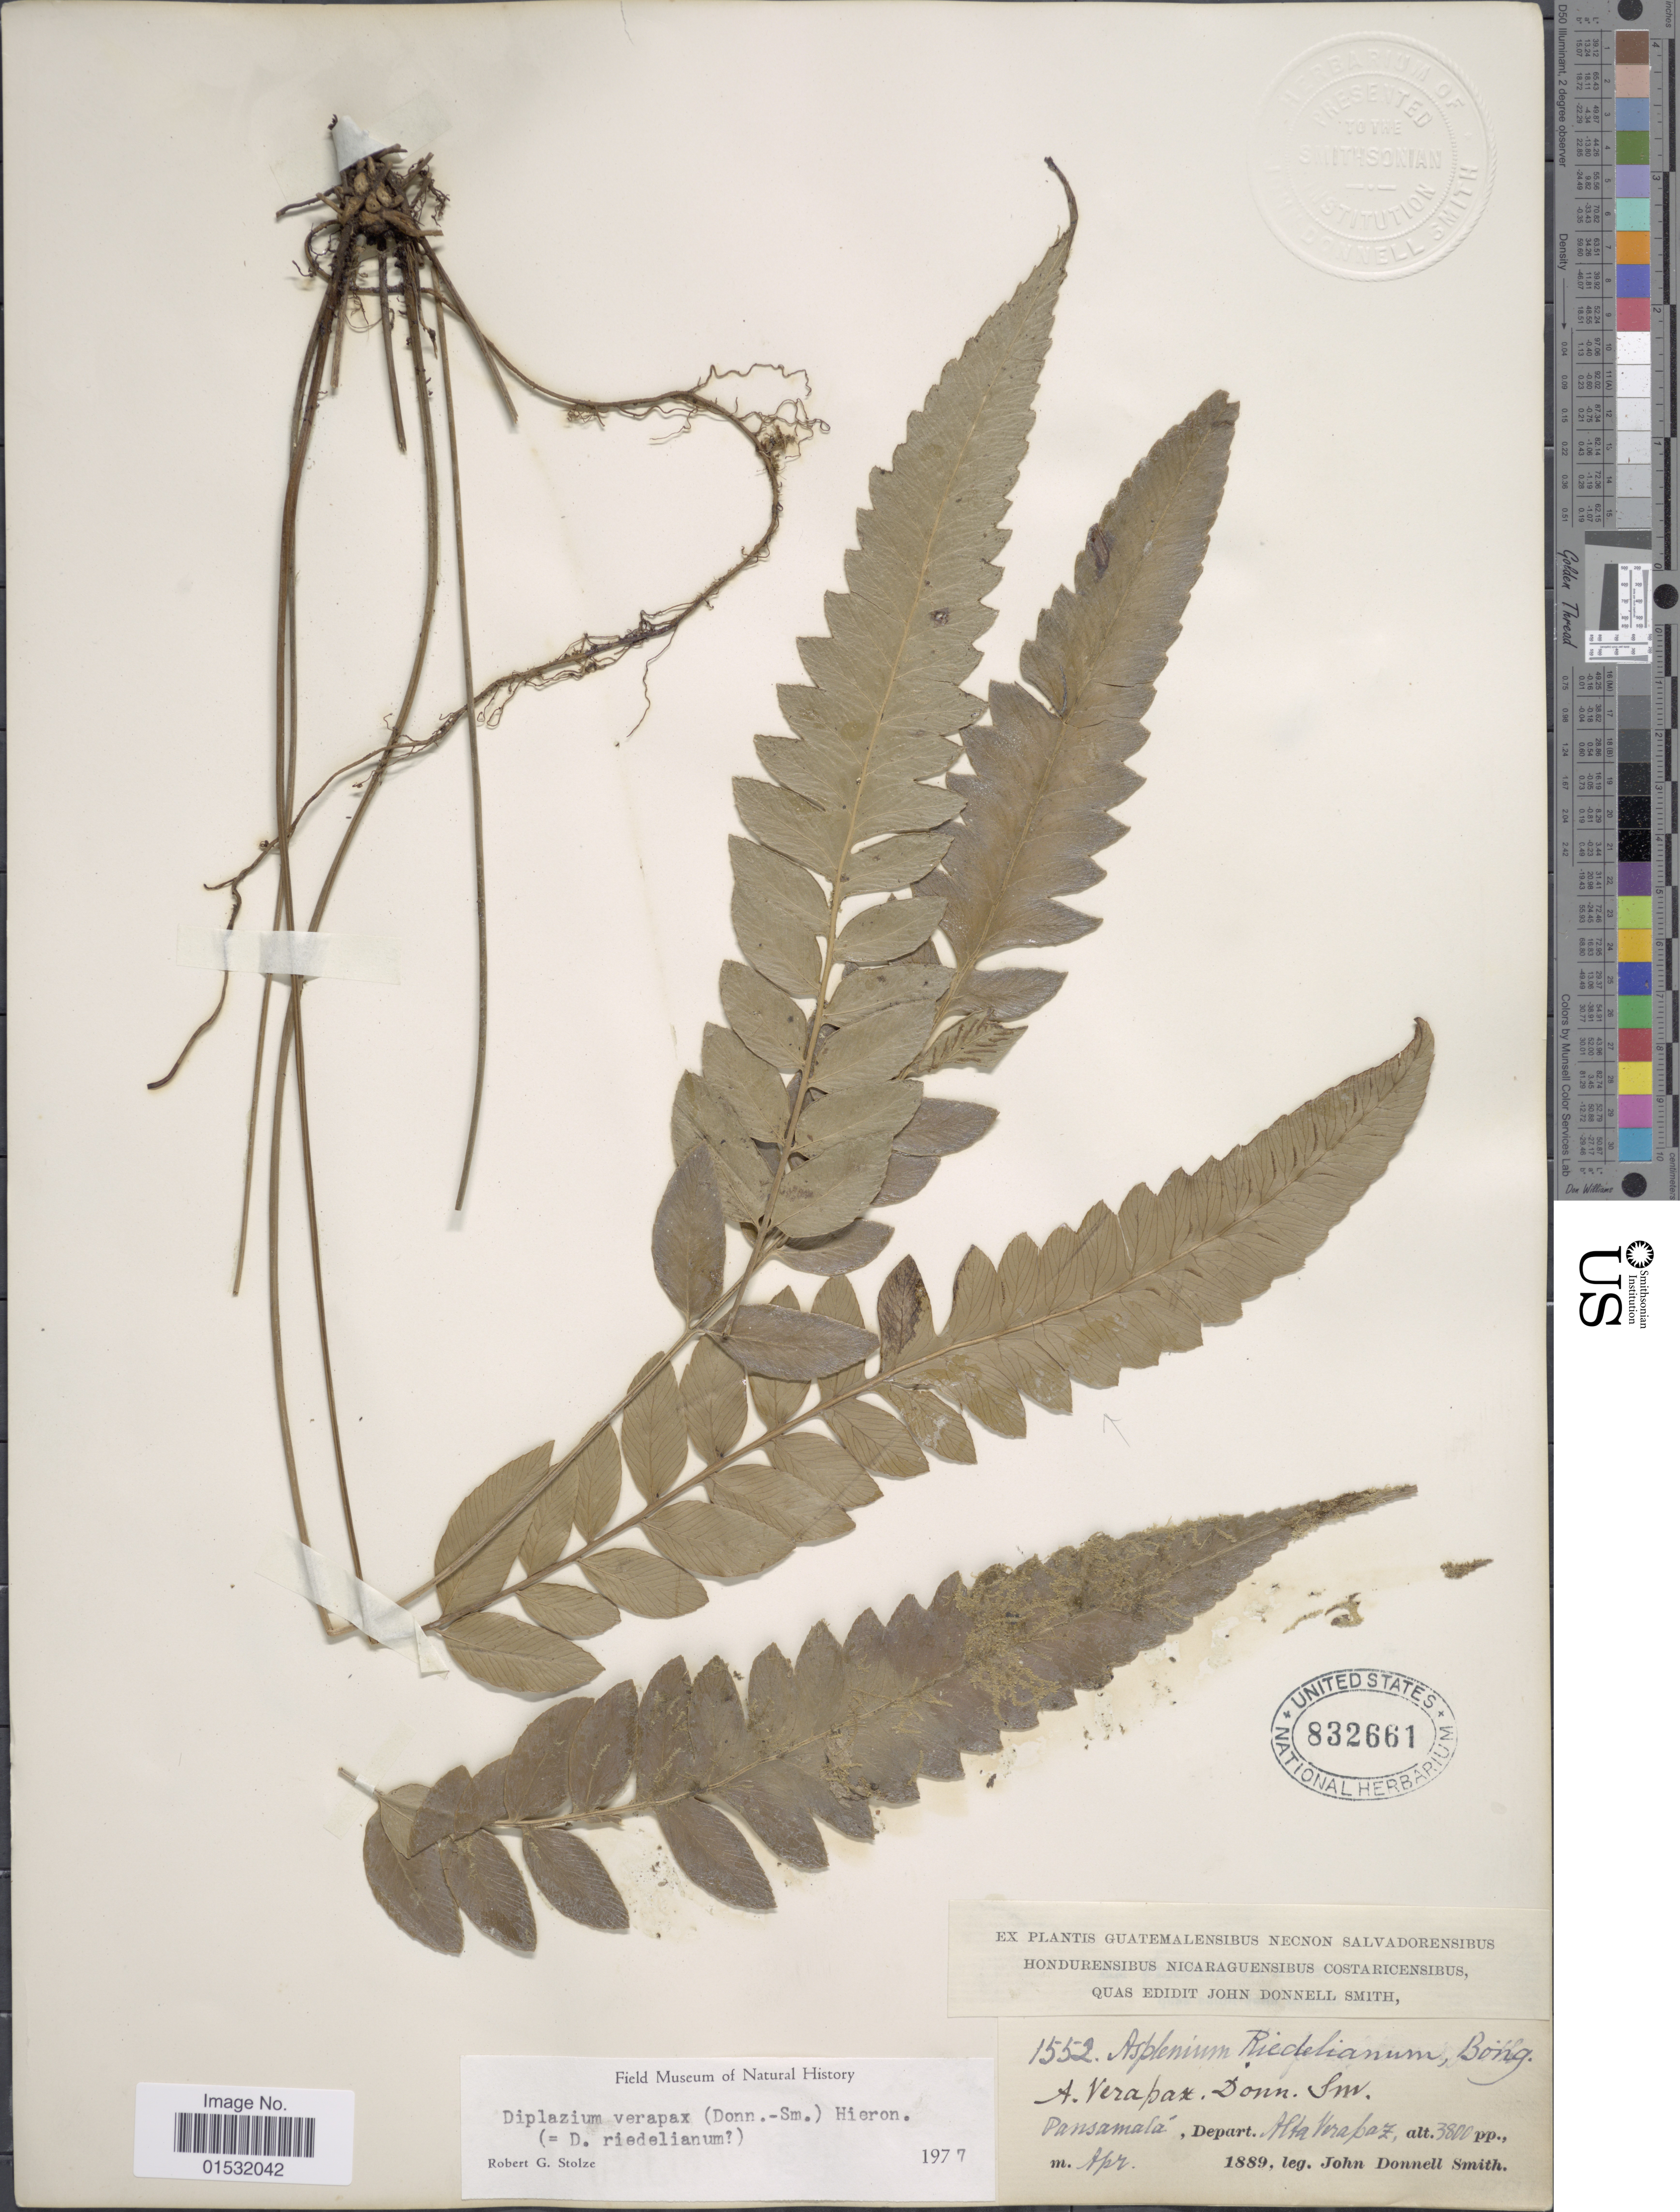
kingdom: Plantae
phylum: Tracheophyta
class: Polypodiopsida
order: Polypodiales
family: Athyriaceae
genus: Diplazium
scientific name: Diplazium verapax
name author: (Donn. Sm.) Hieron.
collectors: J. Donnell Smith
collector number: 1552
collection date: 1889-04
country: Guatemala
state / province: Alta Verapaz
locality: Pansamalá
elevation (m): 1158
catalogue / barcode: US 832661